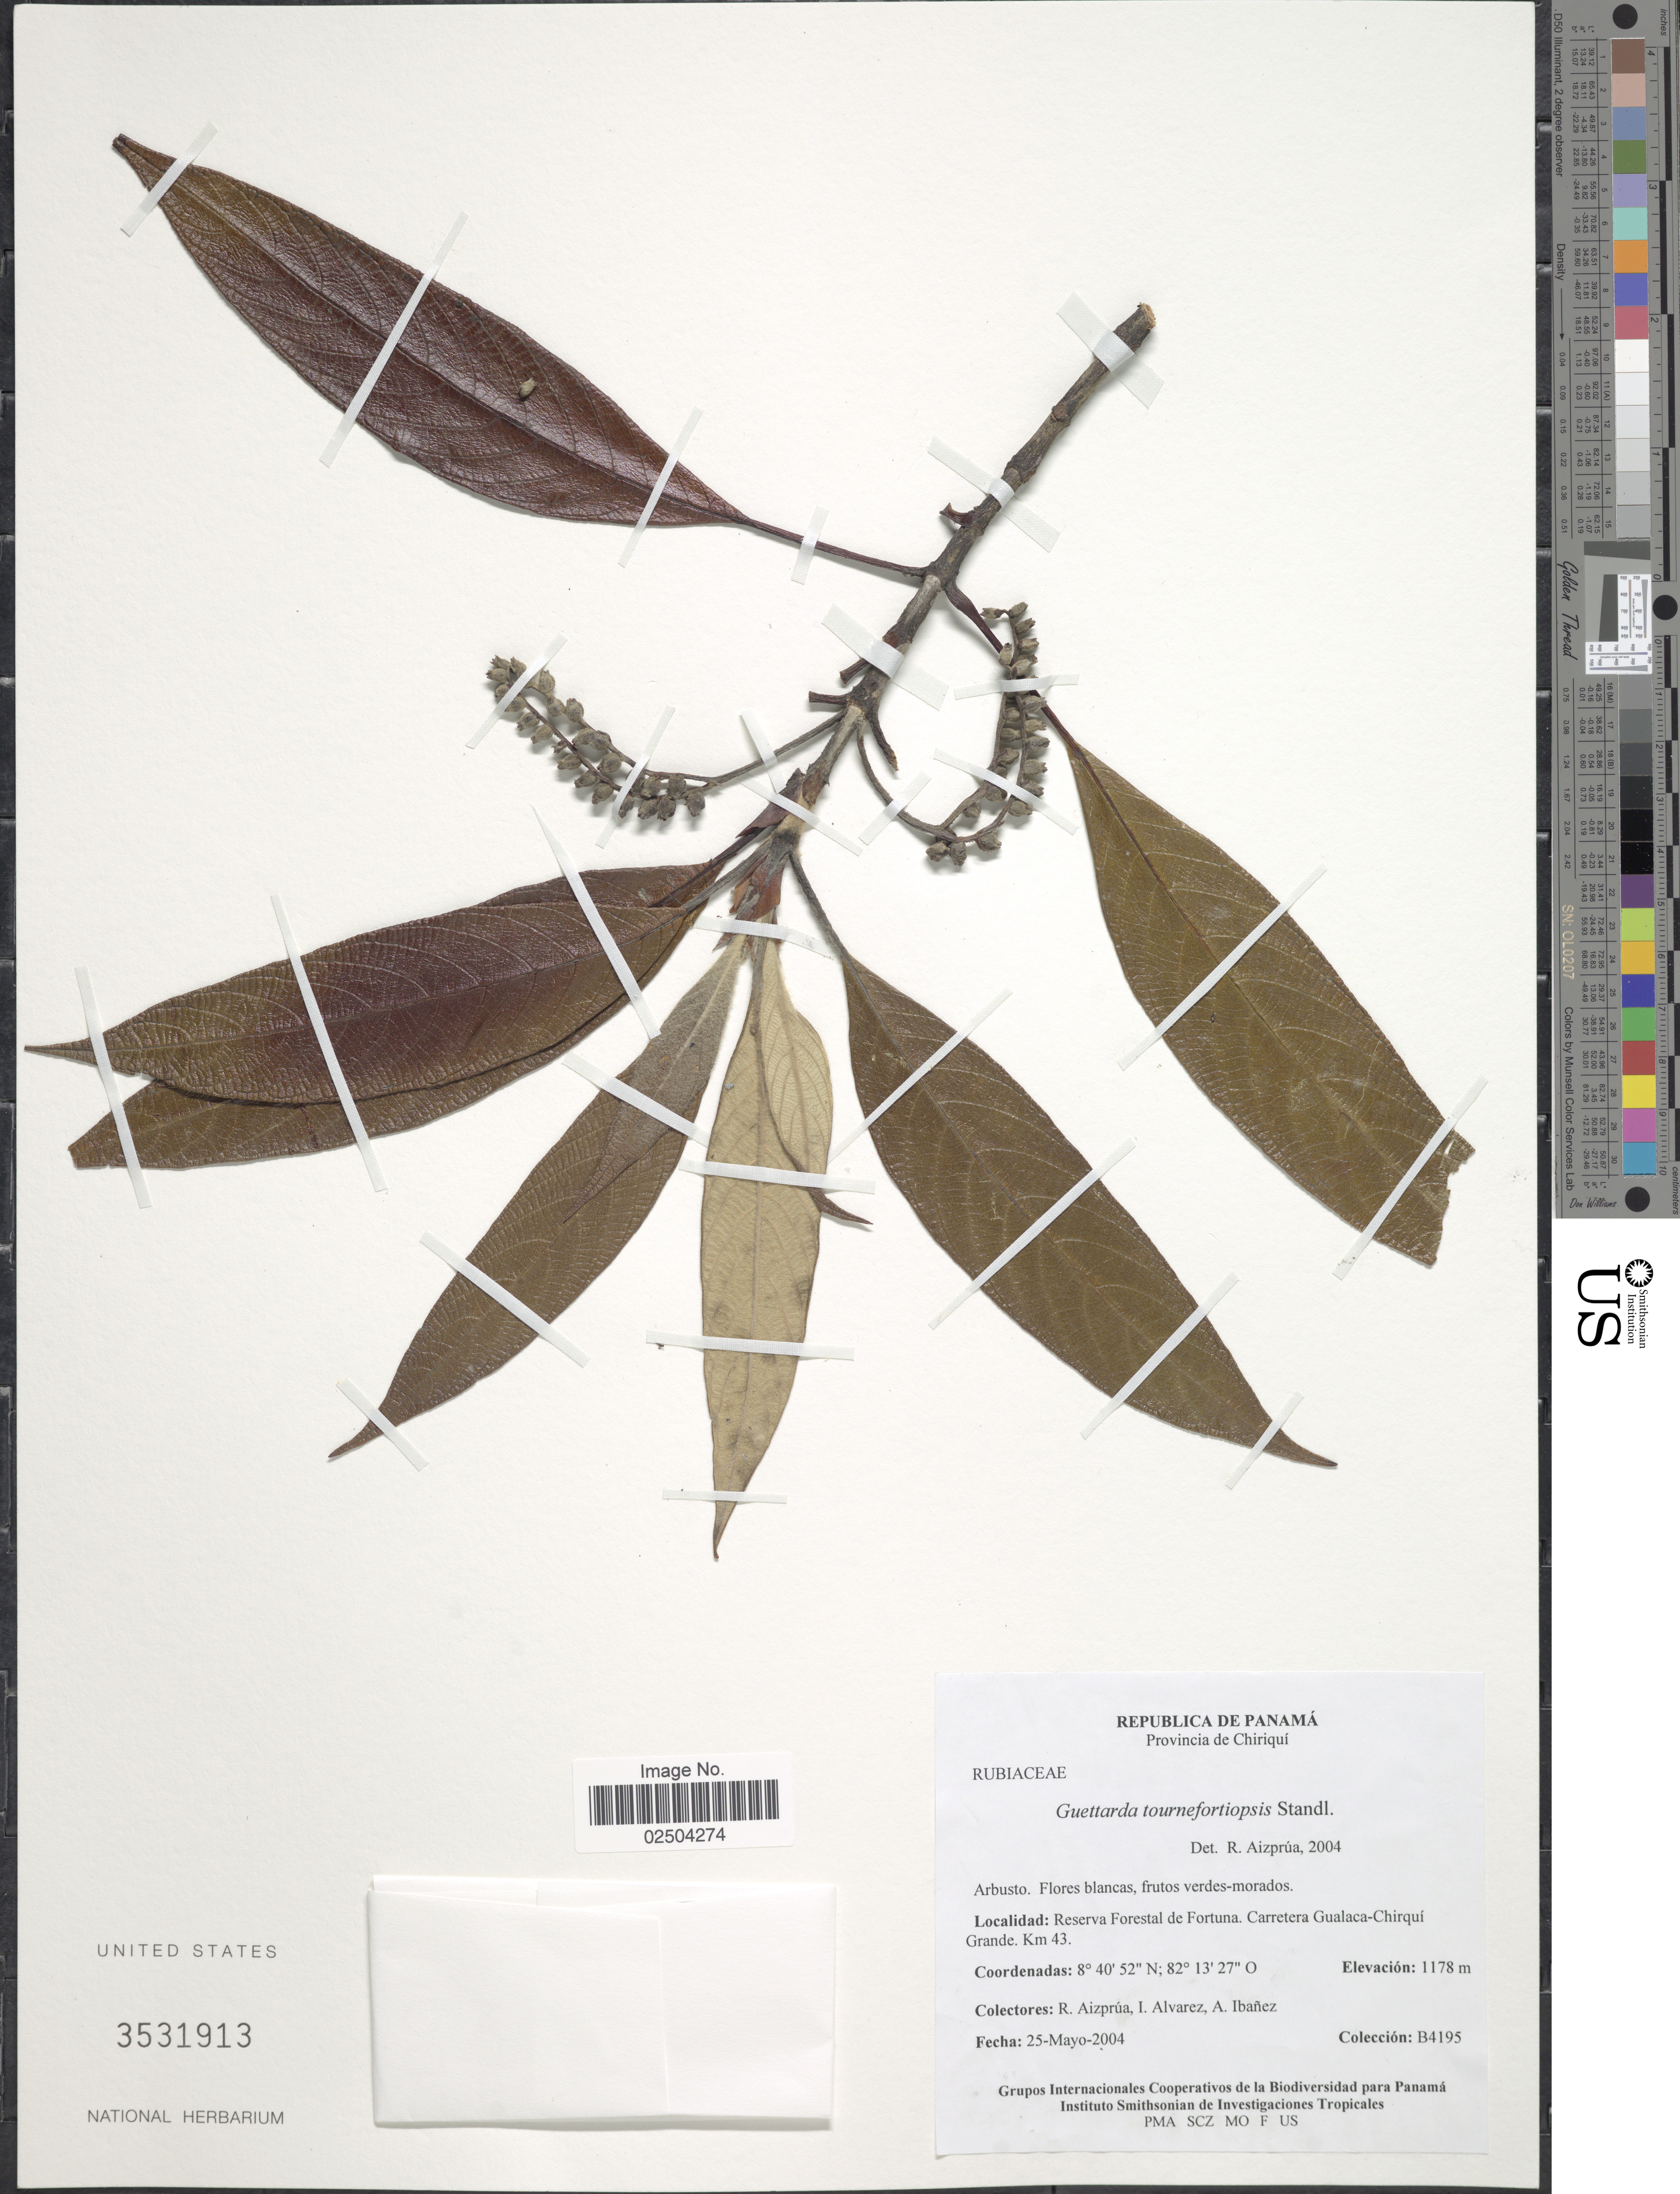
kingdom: Plantae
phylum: Tracheophyta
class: Magnoliopsida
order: Gentianales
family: Rubiaceae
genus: Guettarda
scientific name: Guettarda tournefortiopsis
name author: Standl.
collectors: R. Aizprúa, I. Alvarez & A. Ibáñez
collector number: B4195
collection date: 2004-05-25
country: Panama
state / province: Chiriqui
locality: Provincia de Chiriqui, Reserva Forestal de Fortuna, Carretera Gualaca-Chirqui Grande, Km 43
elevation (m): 1178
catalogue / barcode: US 3531913